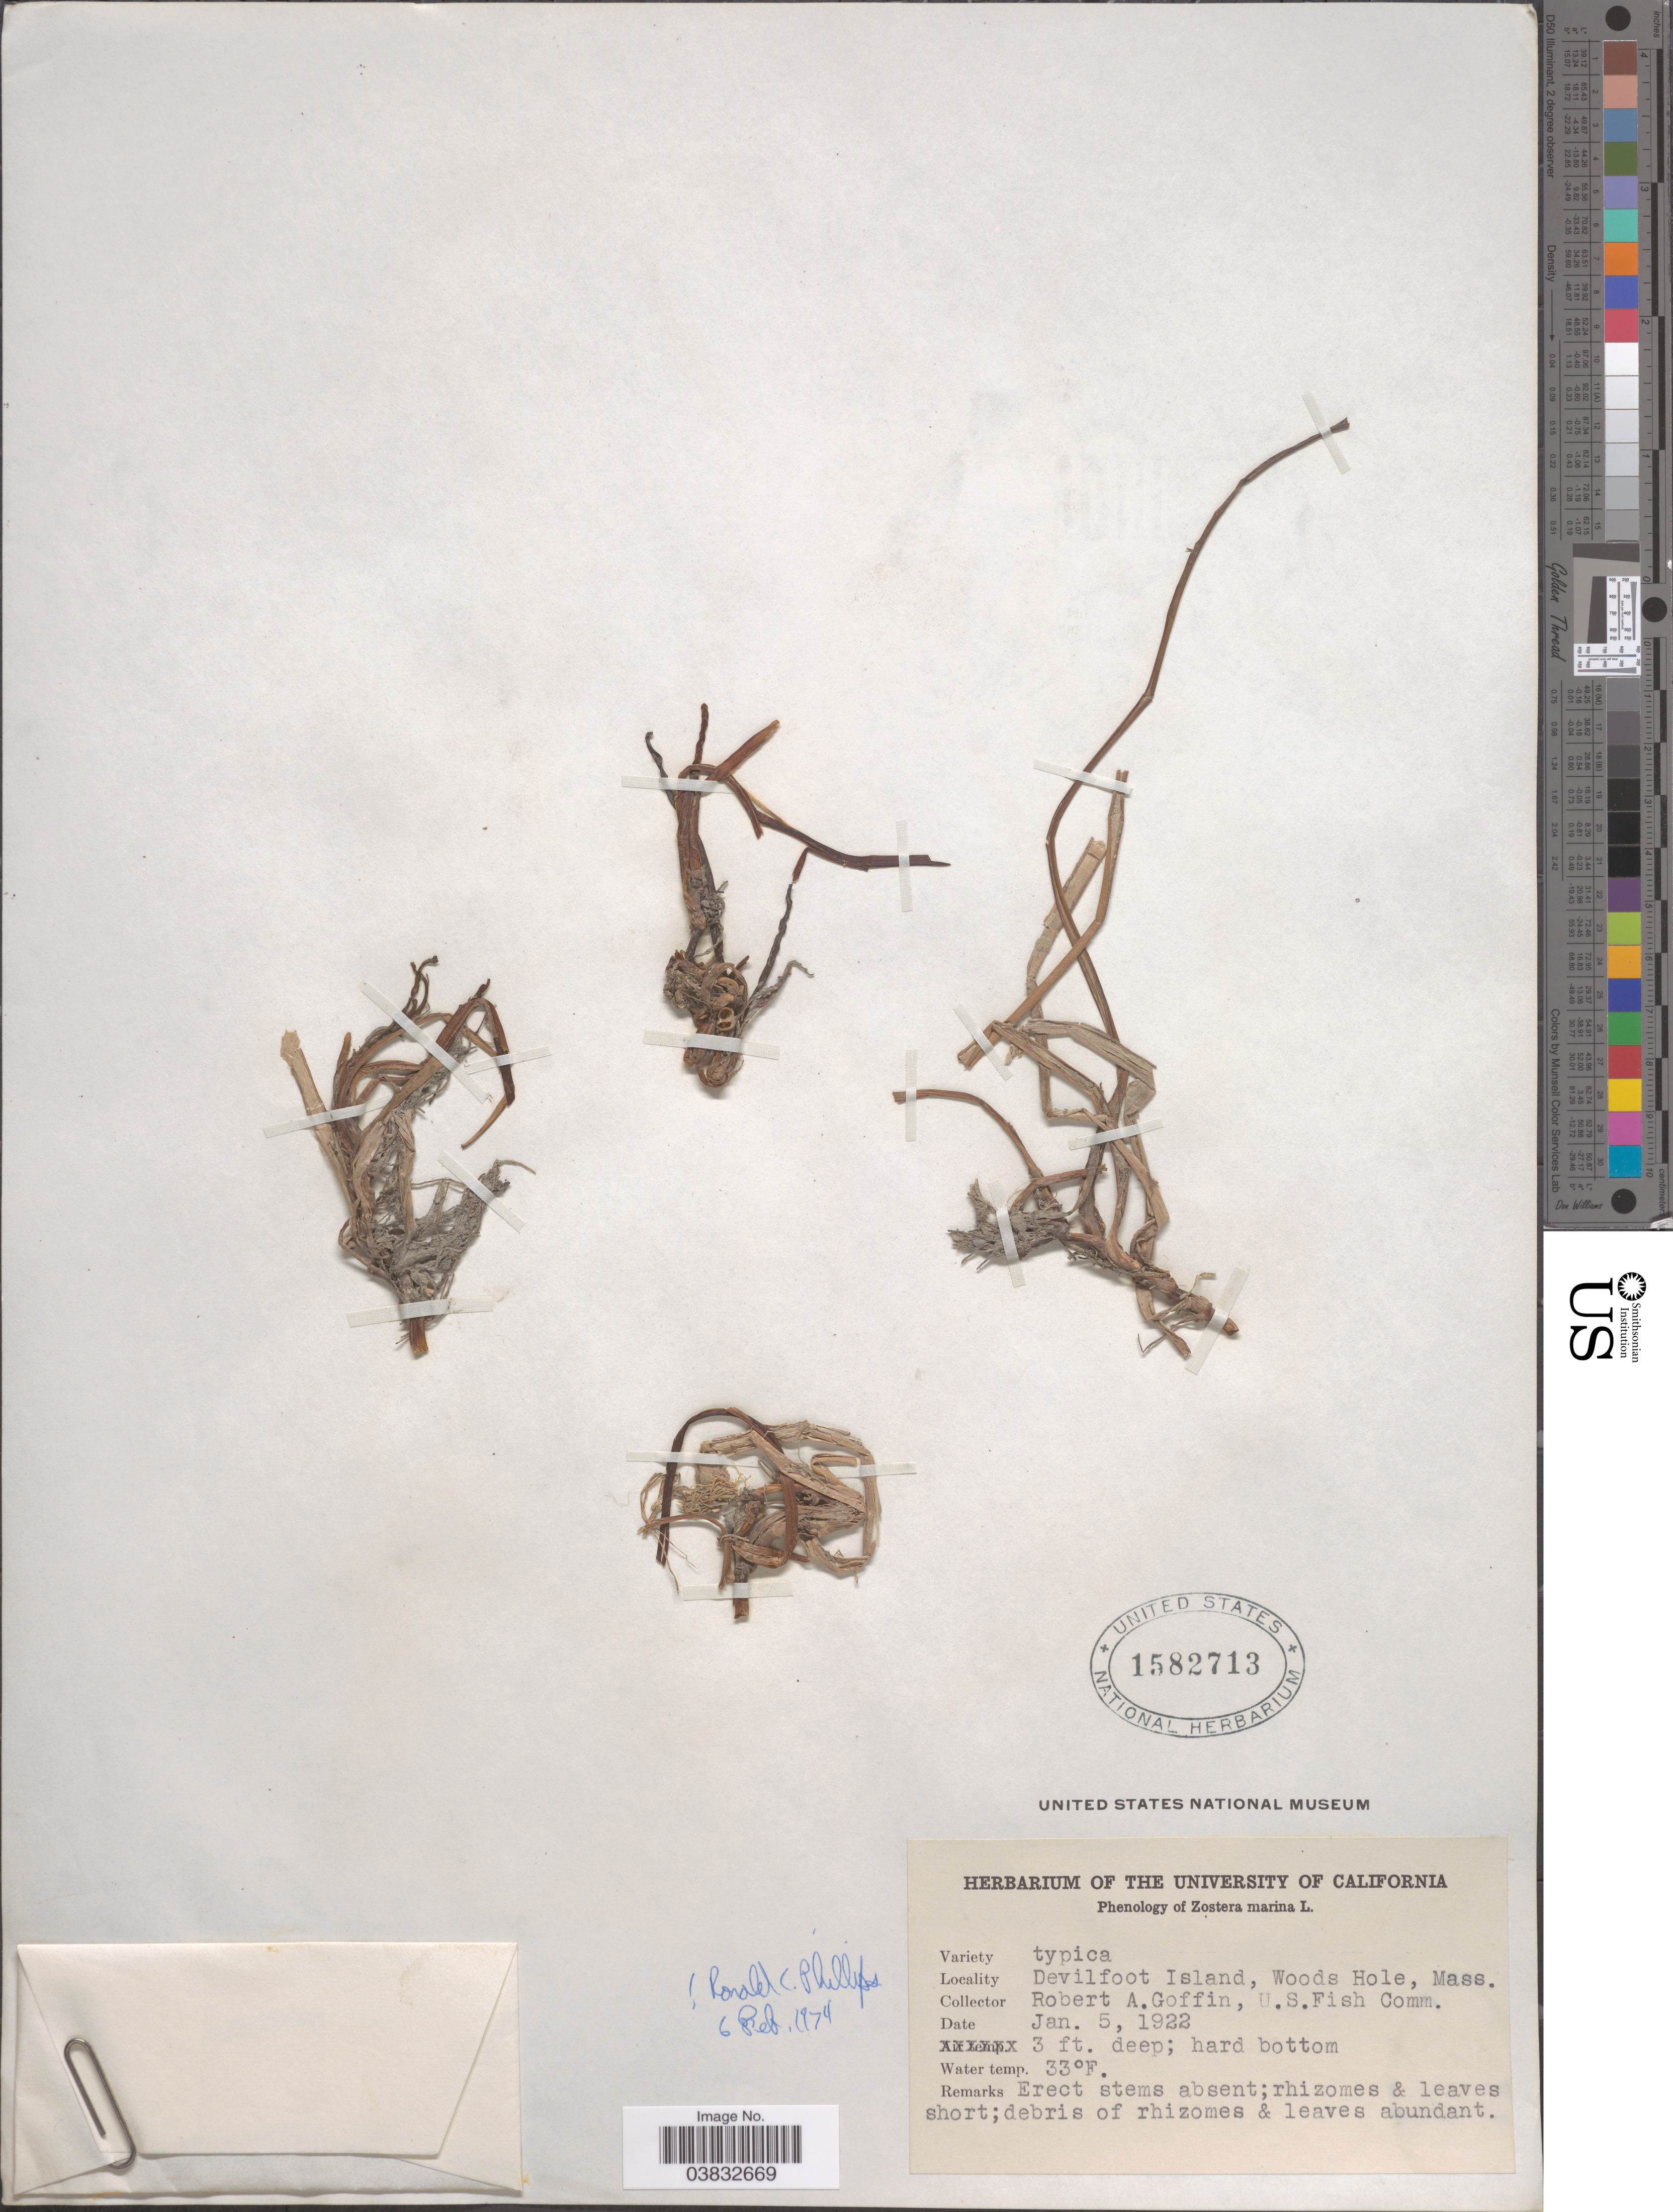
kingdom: Plantae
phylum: Tracheophyta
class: Liliopsida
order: Alismatales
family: Zosteraceae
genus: Zostera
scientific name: Zostera marina var. typica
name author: L.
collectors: R. Goffin & U.S. Fish Commission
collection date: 1922-01-05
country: United States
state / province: Massachusetts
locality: Devilfoot Island, Woods Hole.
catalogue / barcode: US 1582713